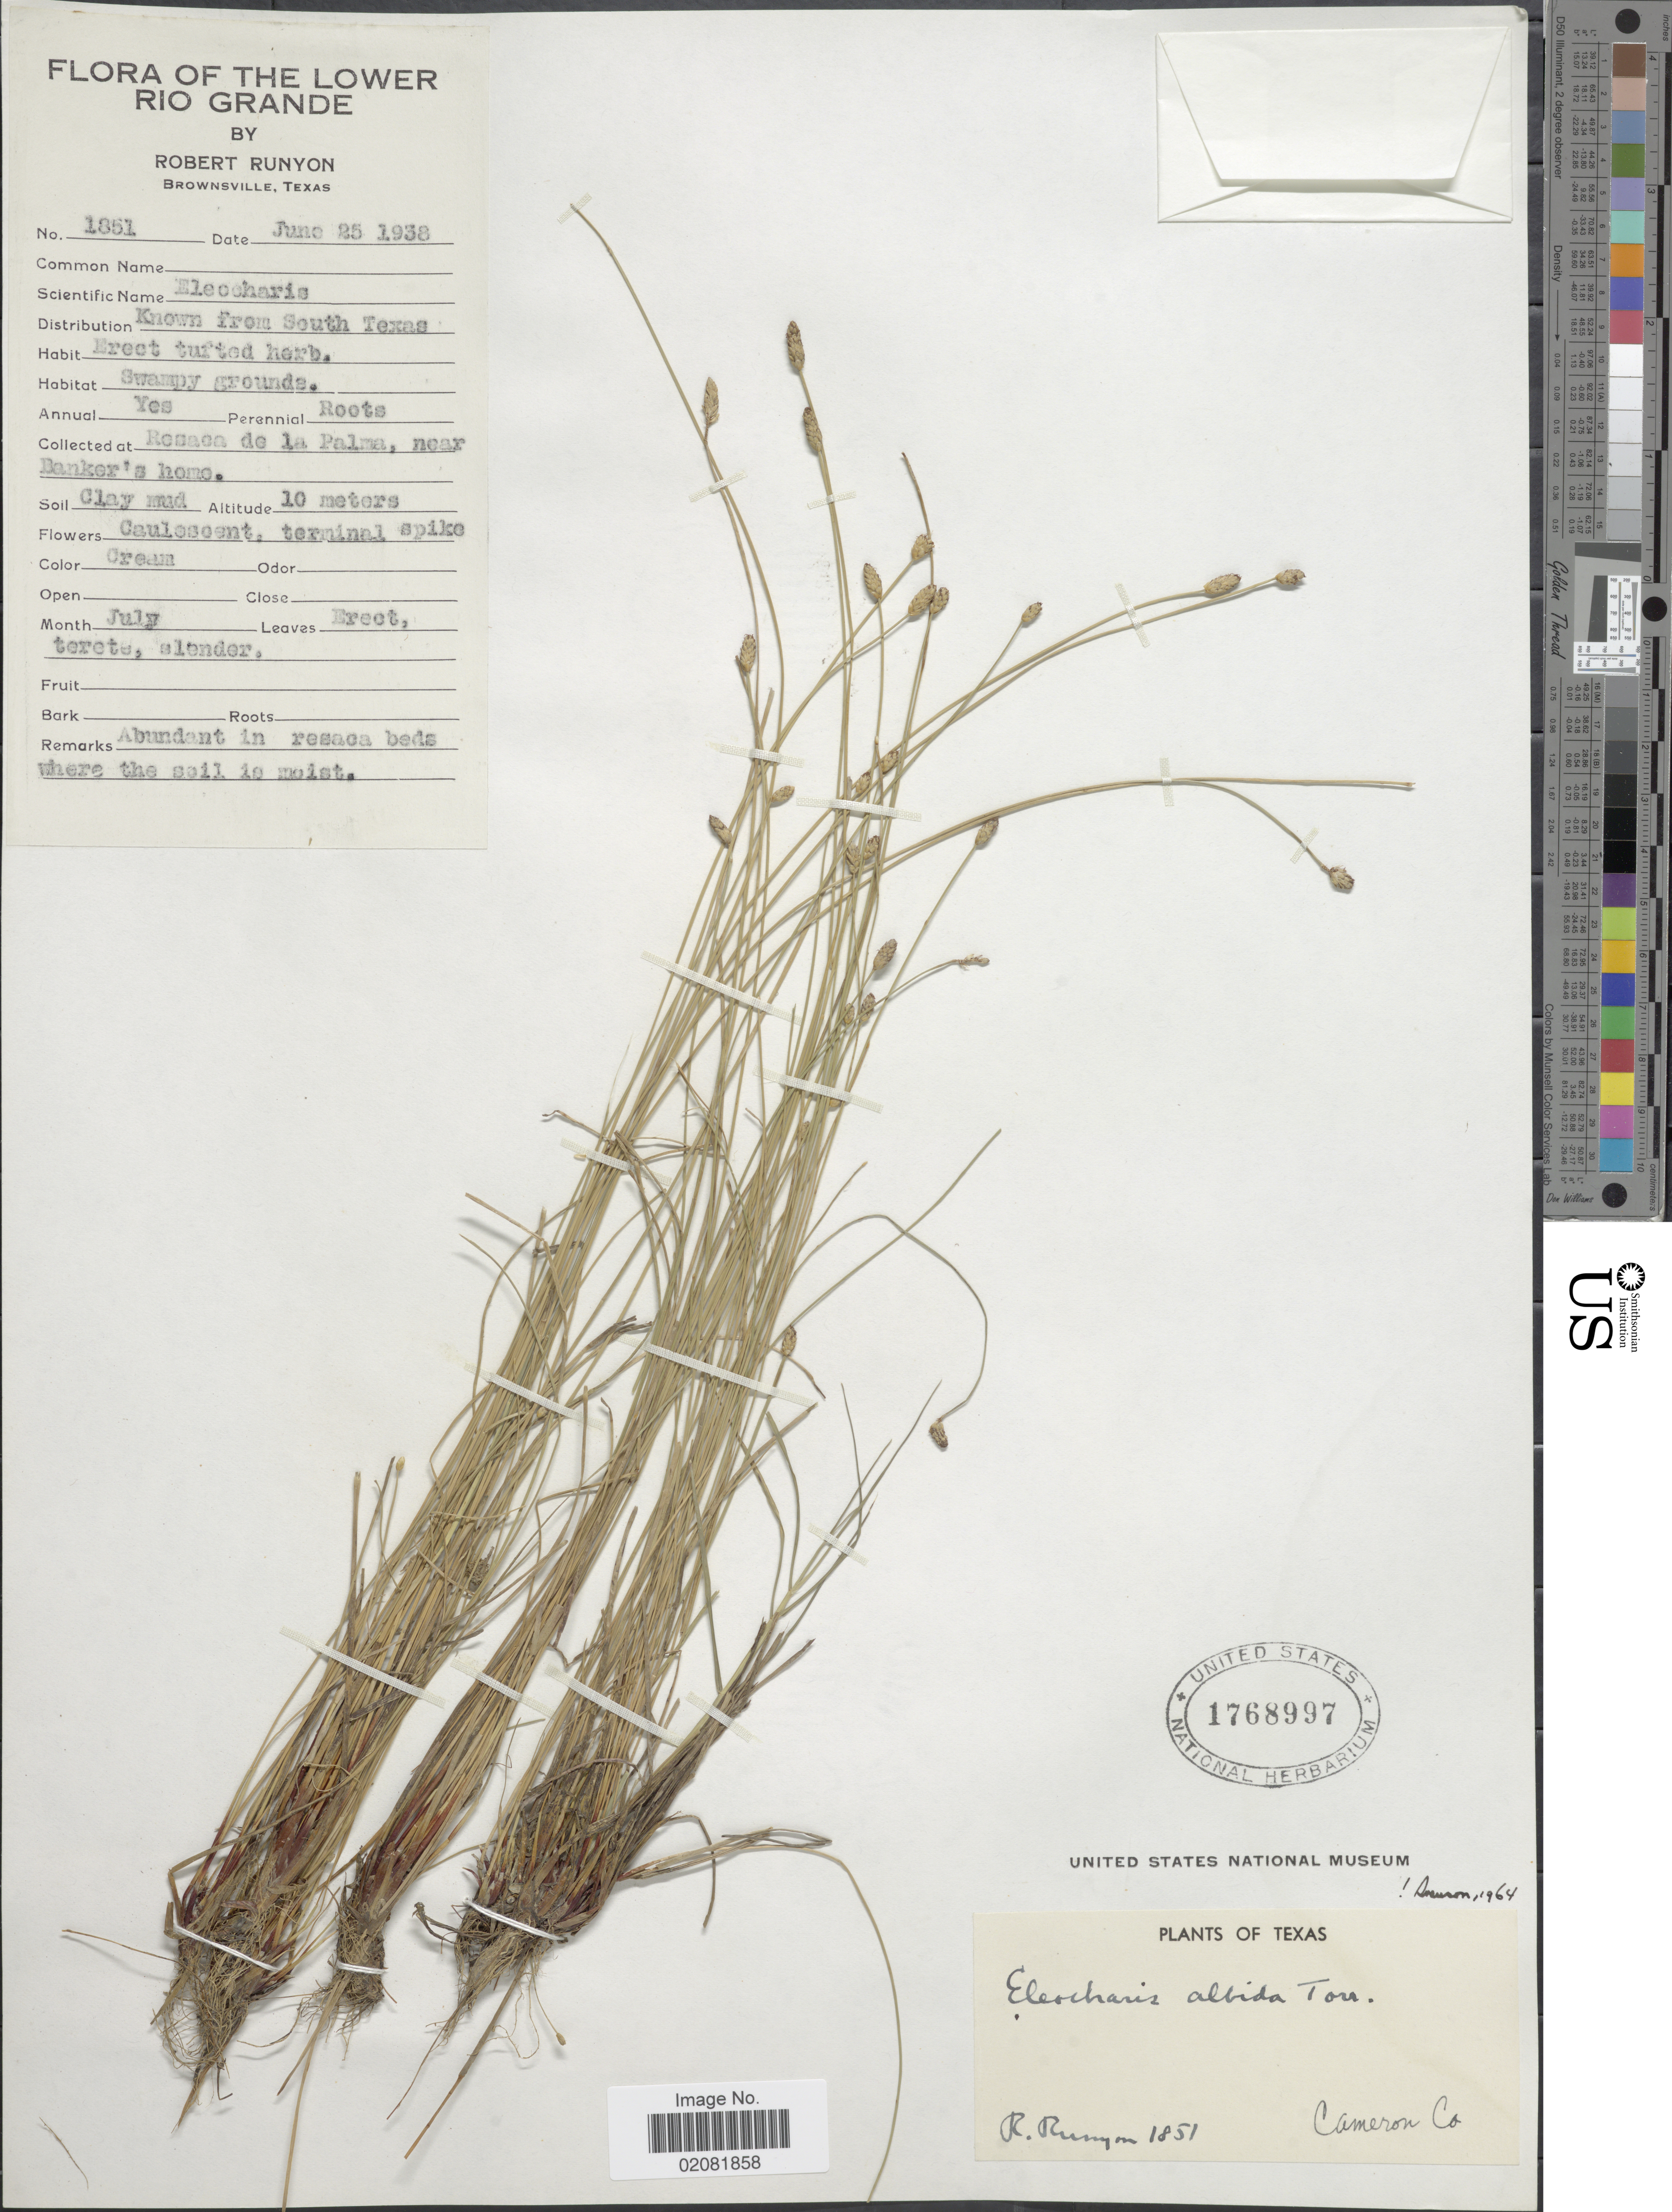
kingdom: Plantae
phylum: Tracheophyta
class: Liliopsida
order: Poales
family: Cyperaceae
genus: Eleocharis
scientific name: Eleocharis albida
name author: Torr.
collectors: R. Runyon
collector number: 1851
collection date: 1938-06-25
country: United States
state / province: Texas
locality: South Texas [unsure placement] Lower Rio Grande, Resaca de la Palma, near Banker's home. Cameron Co.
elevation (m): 10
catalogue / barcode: US 1768997